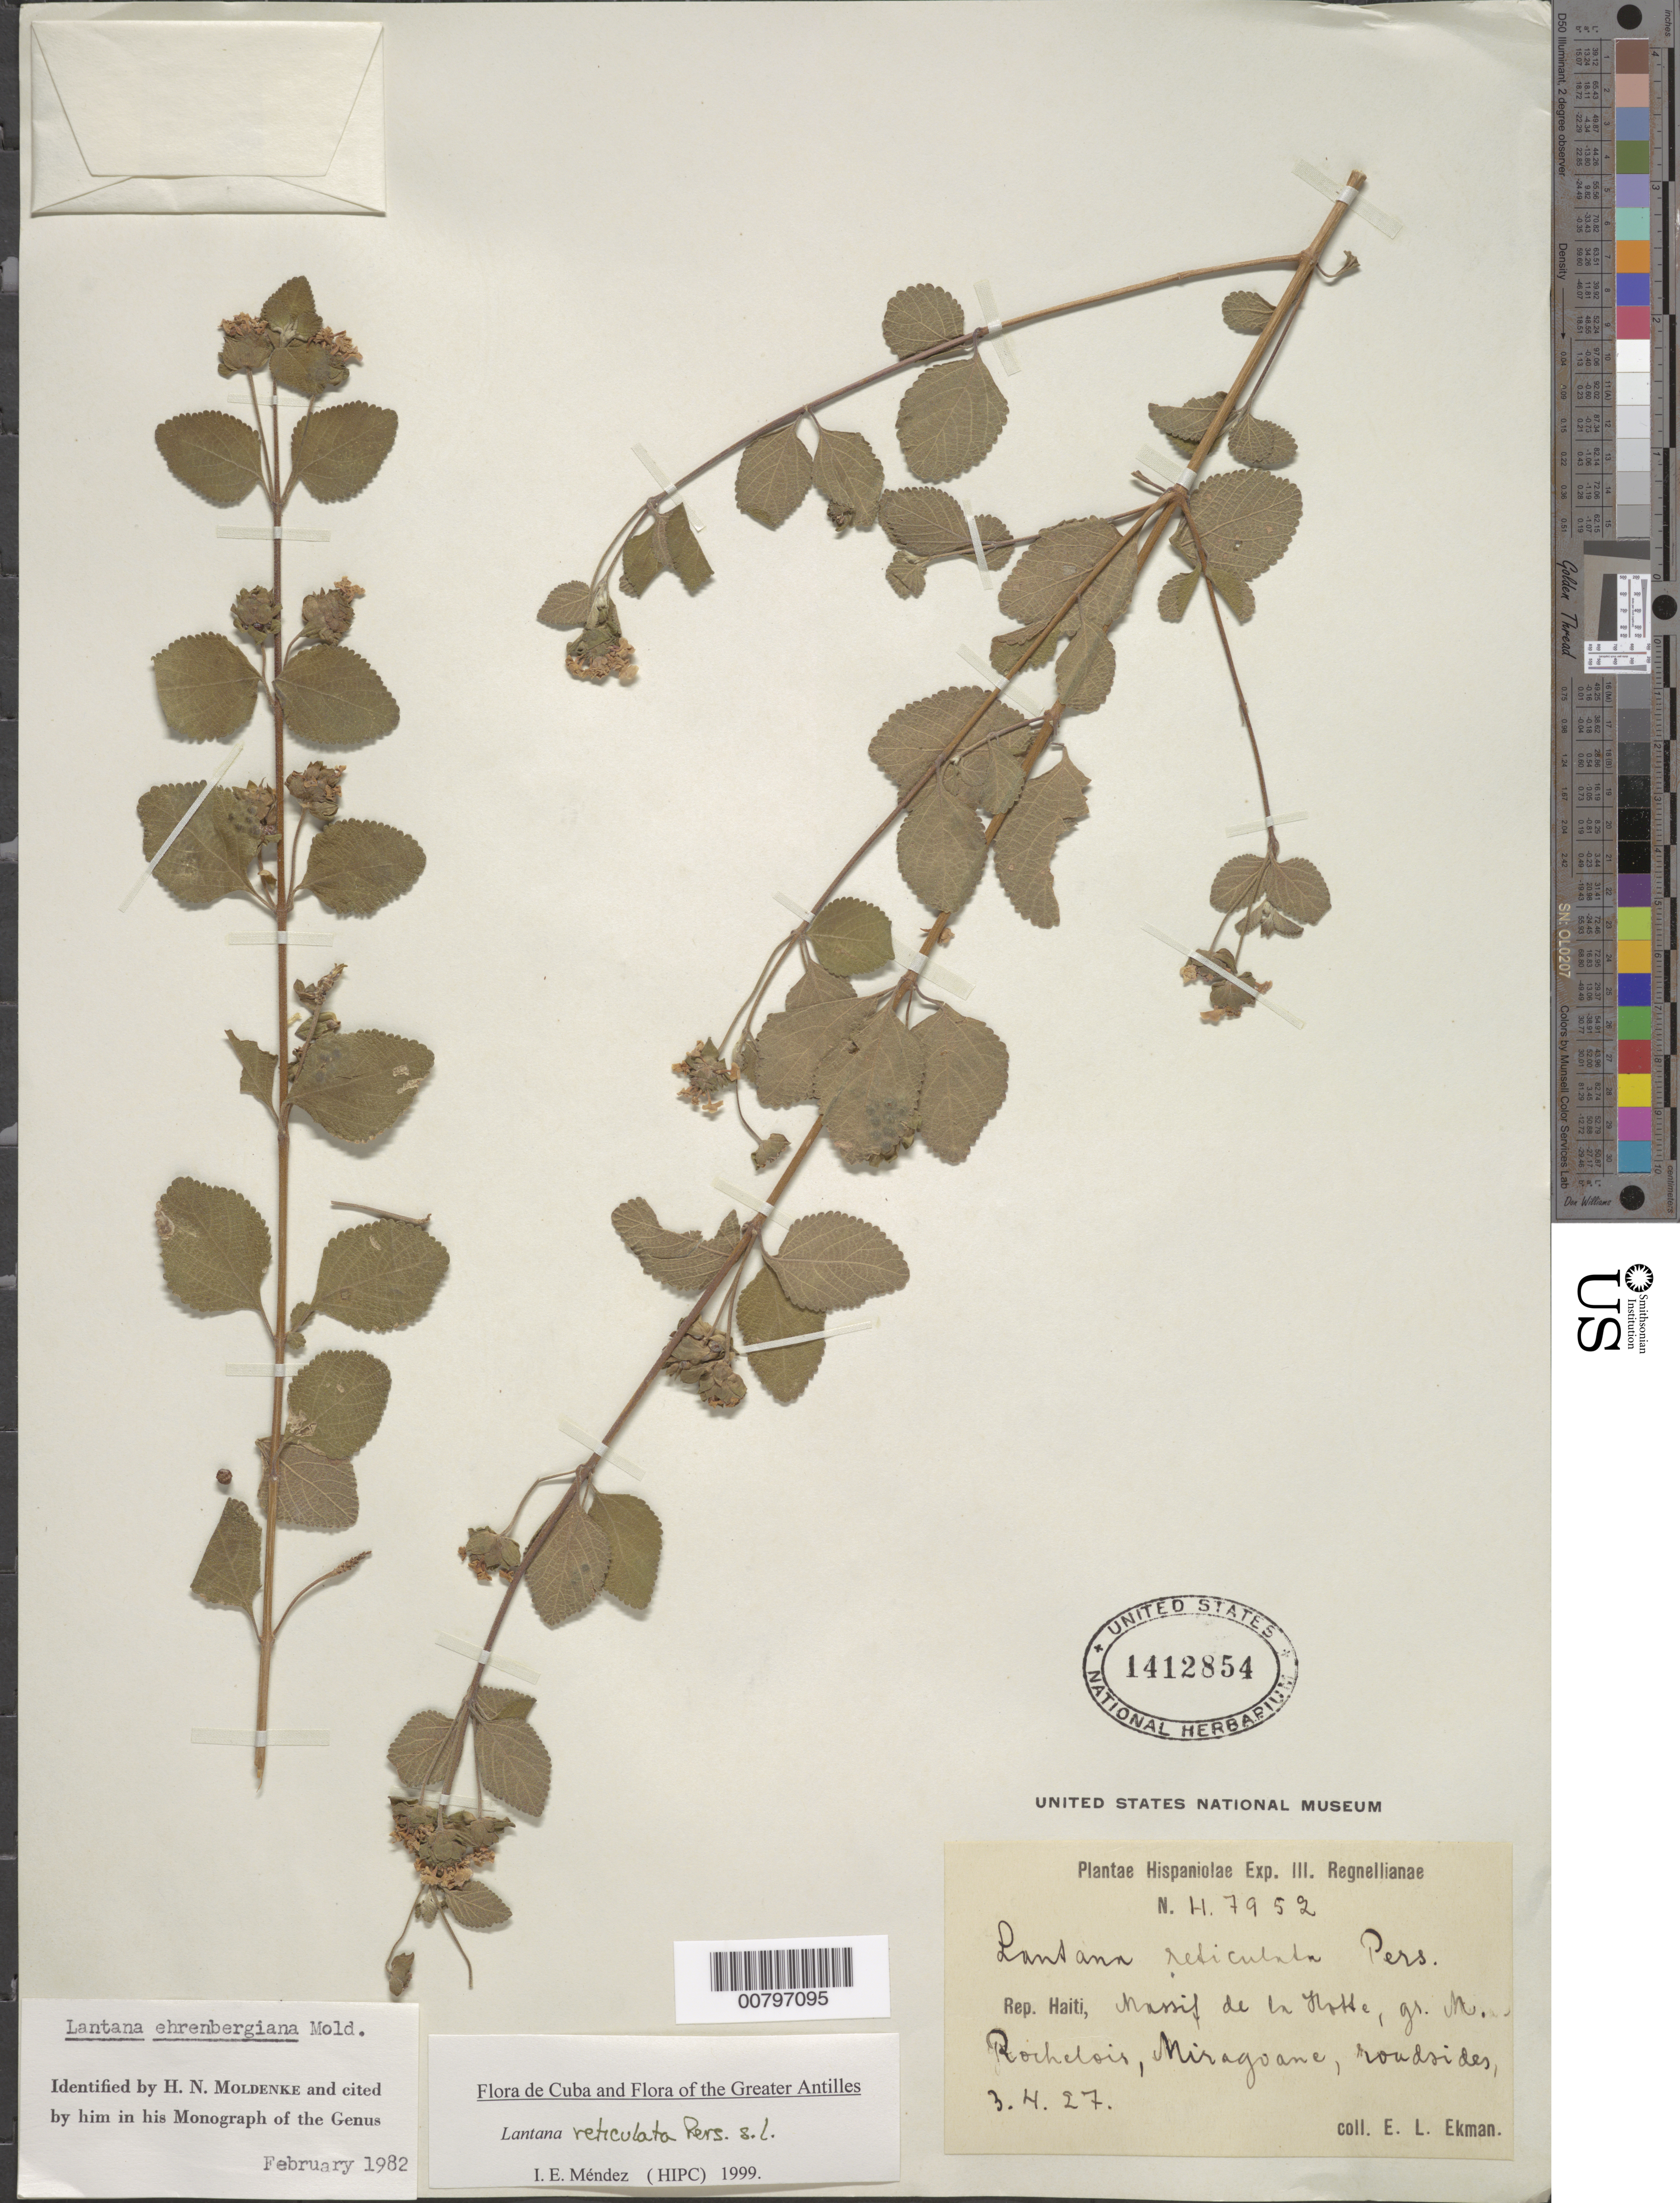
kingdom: Plantae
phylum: Tracheophyta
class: Magnoliopsida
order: Lamiales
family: Verbenaceae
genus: Lantana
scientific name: Lantana reticulata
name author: Pers.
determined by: Méndez, Isidro E., (HIPC)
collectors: E. L. Ekman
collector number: H 7952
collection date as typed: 03 Apr 1927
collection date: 1927-04-03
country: Haiti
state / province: Grand'Anse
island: Hispaniola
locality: Massif de la Hotte, Gros Morne, Miragoane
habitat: Roadsides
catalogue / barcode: US 1412854